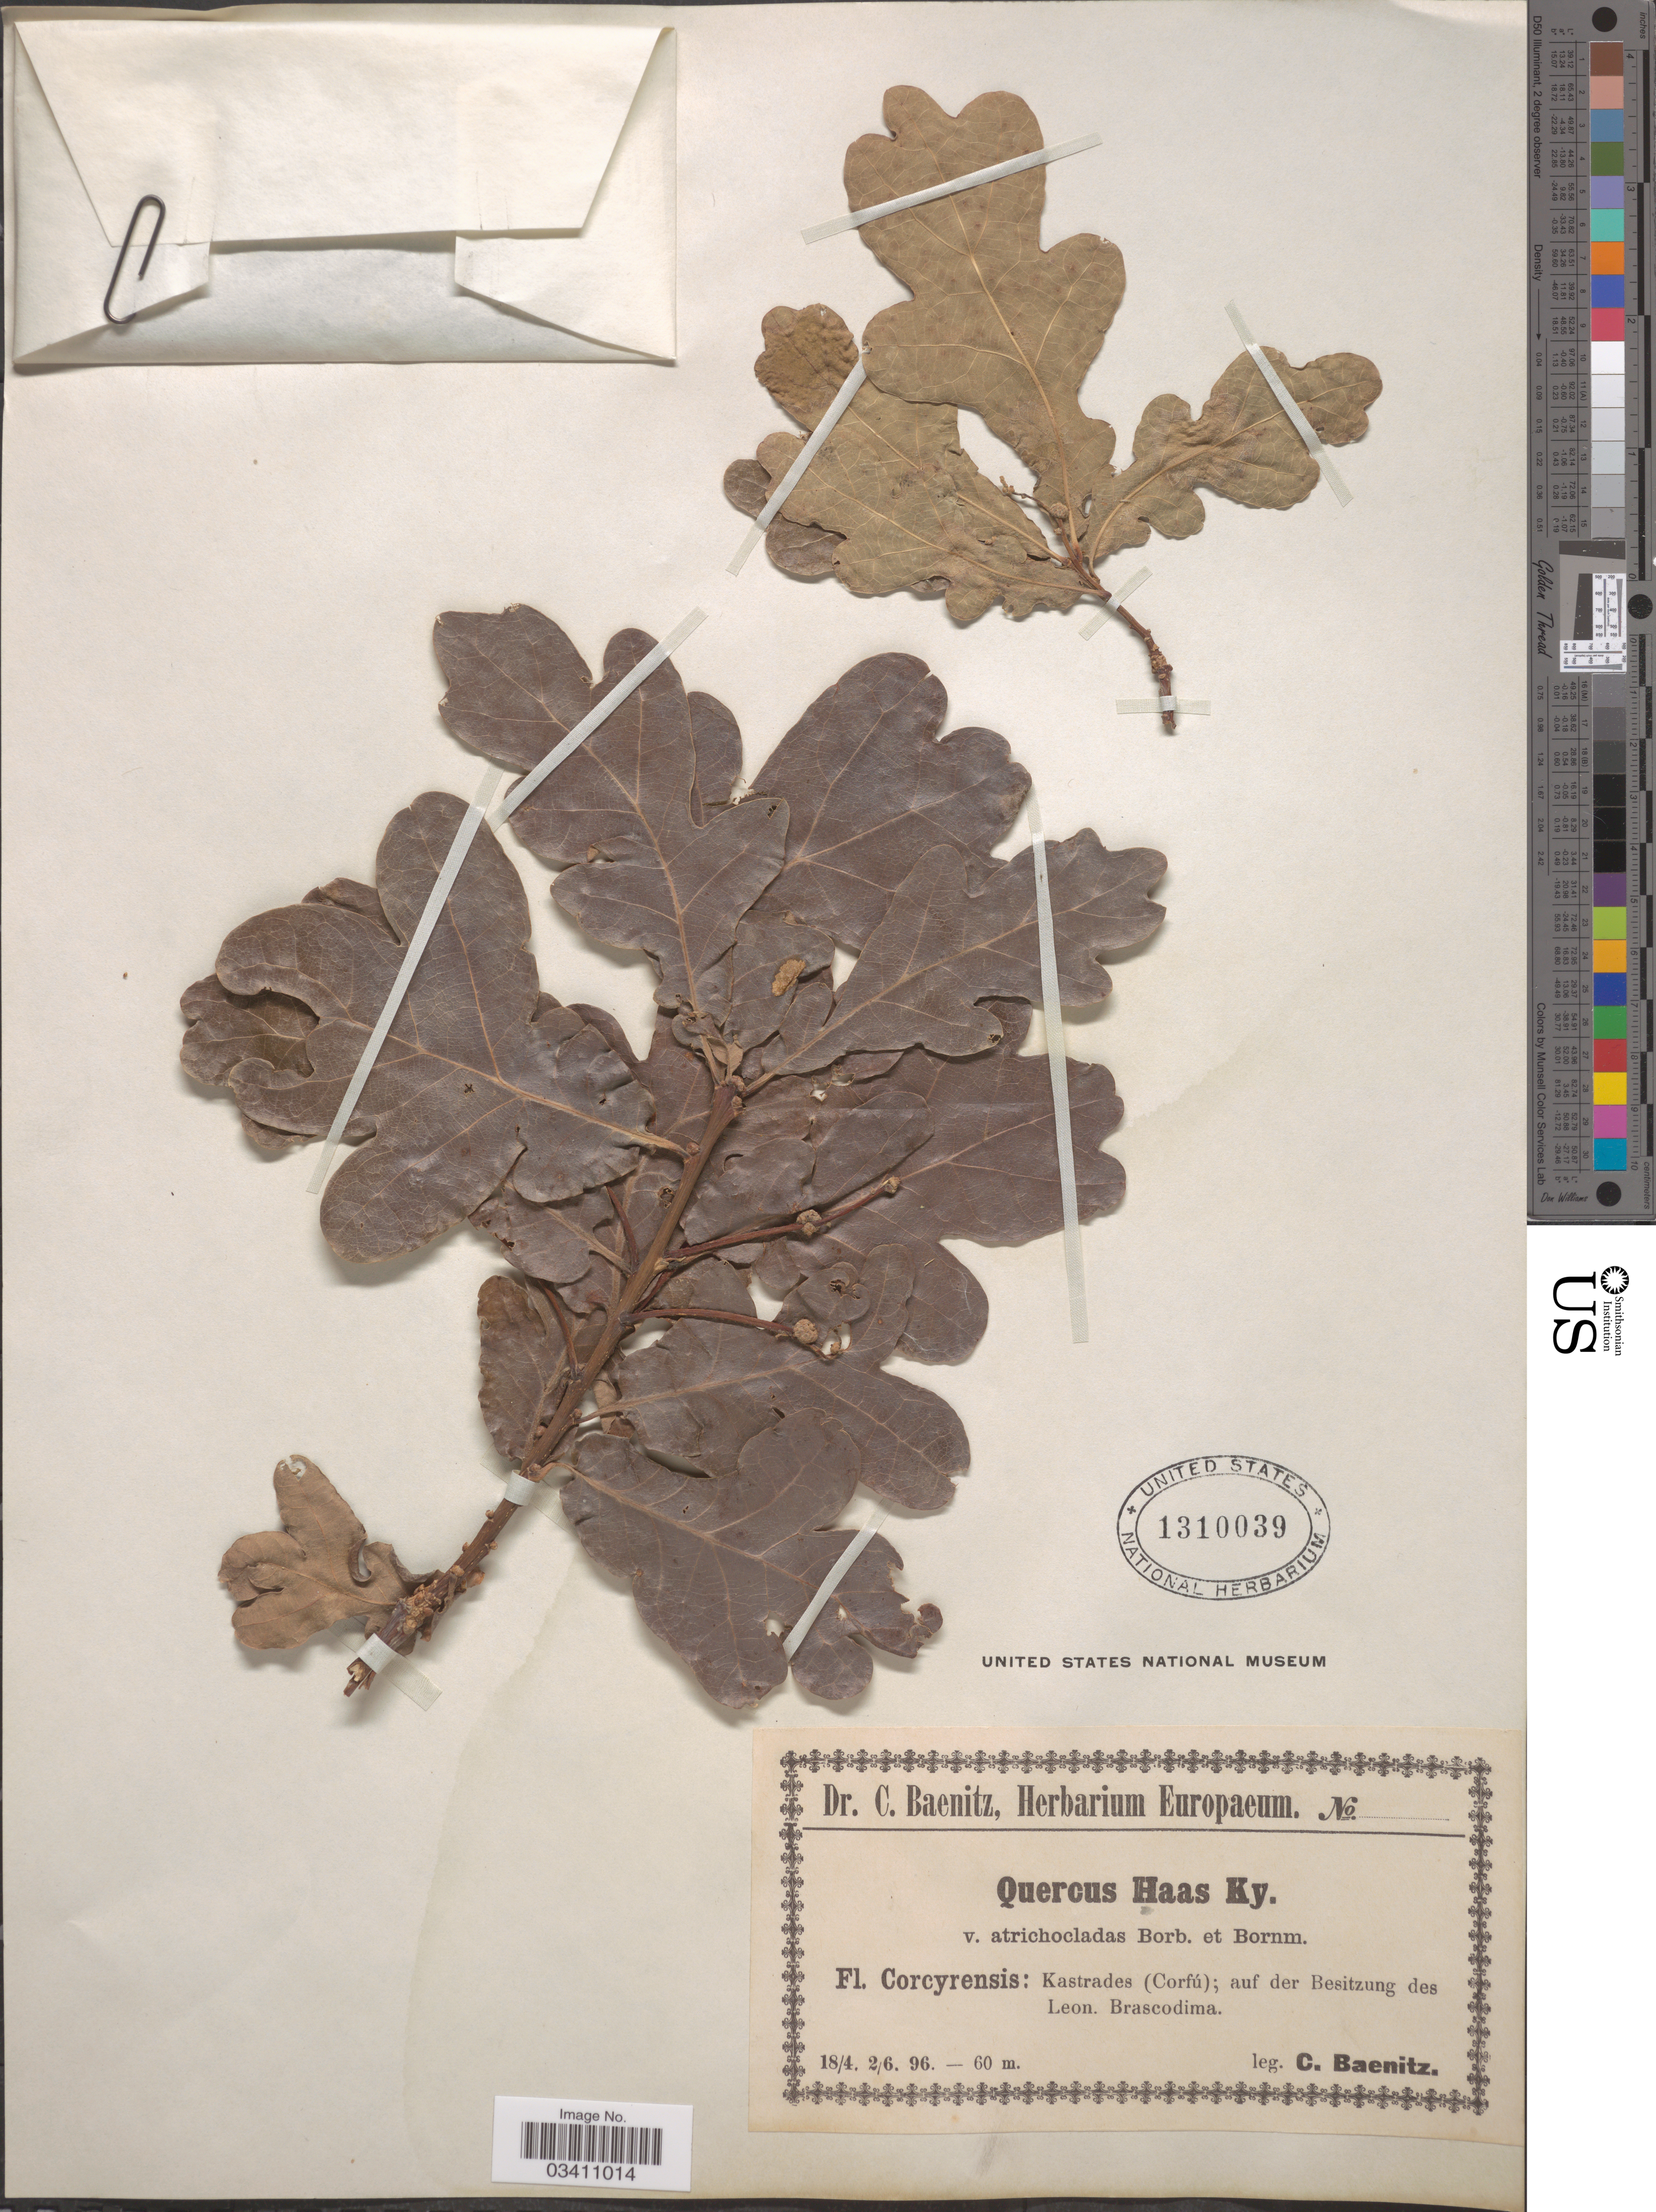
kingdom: Plantae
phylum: Tracheophyta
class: Magnoliopsida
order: Fagales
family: Fagaceae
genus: Quercus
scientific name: Quercus haas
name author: Kotschy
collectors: C. G. Baenitz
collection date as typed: Transcribed d/m/y: 18/4/96 to 2/6/96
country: Greece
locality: Corcyrensis: Kastrades (Corfú); auf der Besitzung des Leon. Brascodima.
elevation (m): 60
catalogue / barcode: US 1310039